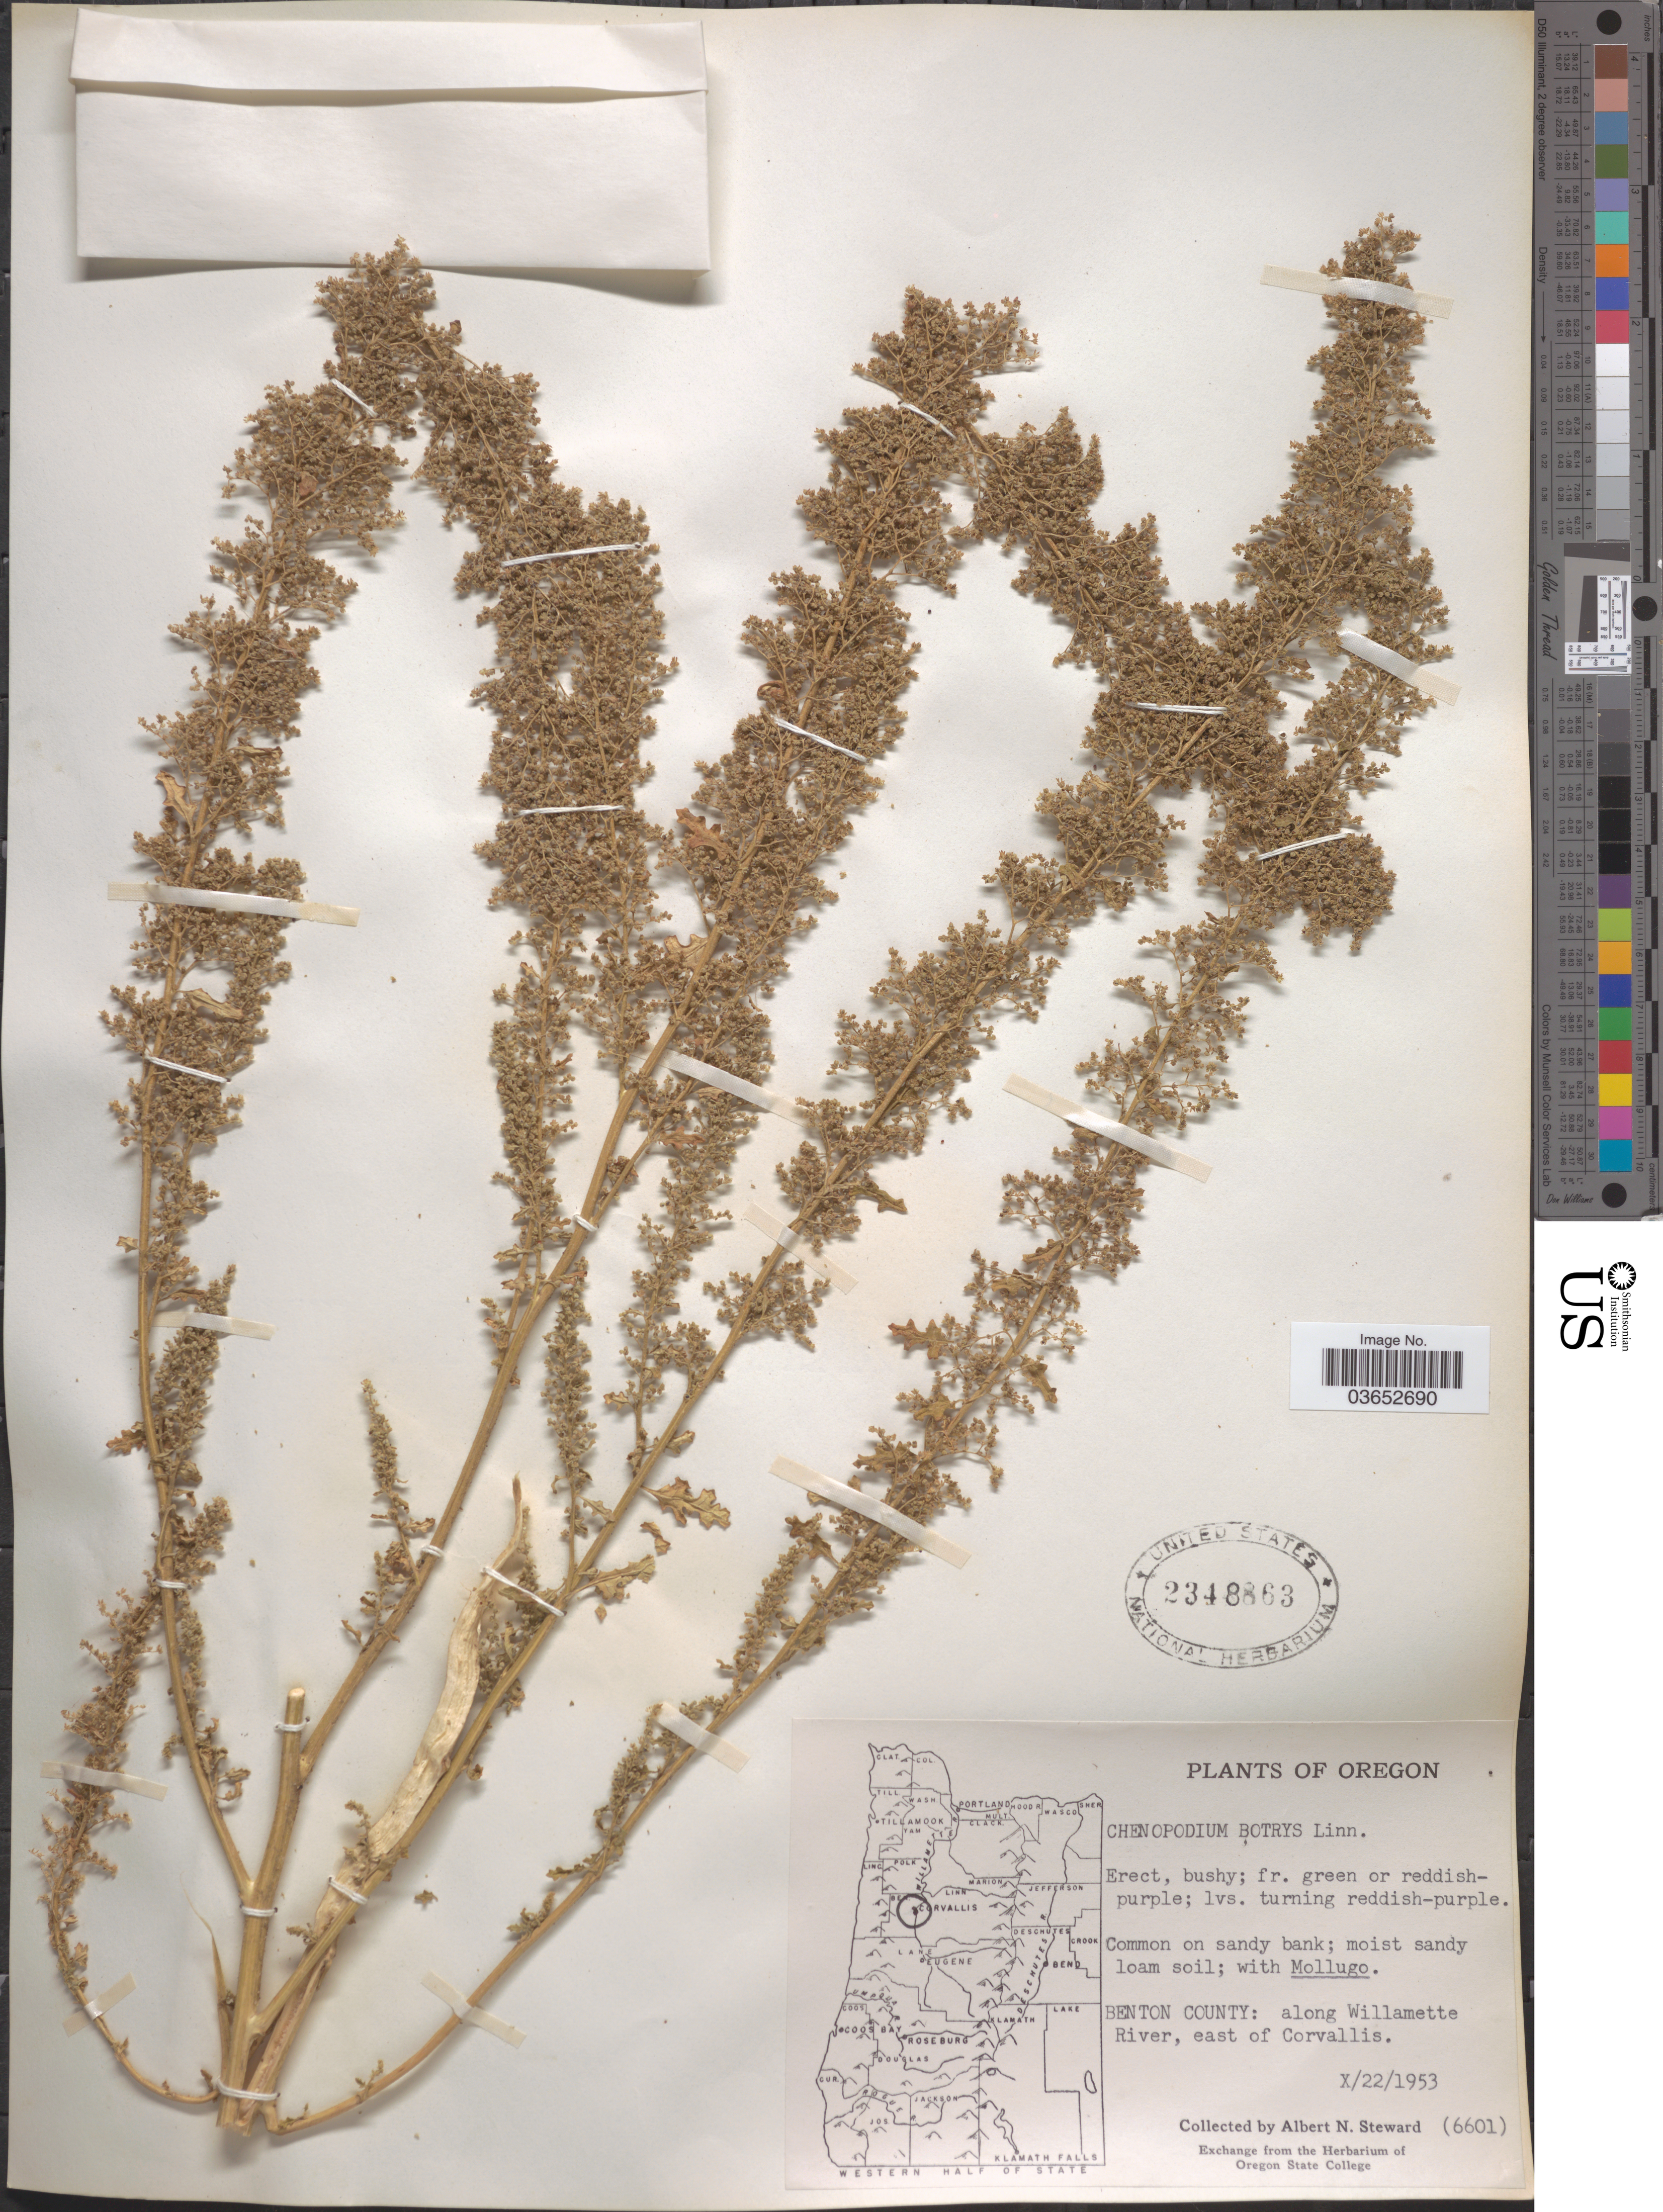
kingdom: Plantae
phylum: Tracheophyta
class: Magnoliopsida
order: Caryophyllales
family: Amaranthaceae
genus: Chenopodium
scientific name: Chenopodium botrys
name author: L.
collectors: A. N. Steward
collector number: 6601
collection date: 1953-10-22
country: United States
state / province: Oregon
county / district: Benton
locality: Benton County: along Willamette River, east of Corvallis.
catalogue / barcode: US 2348863